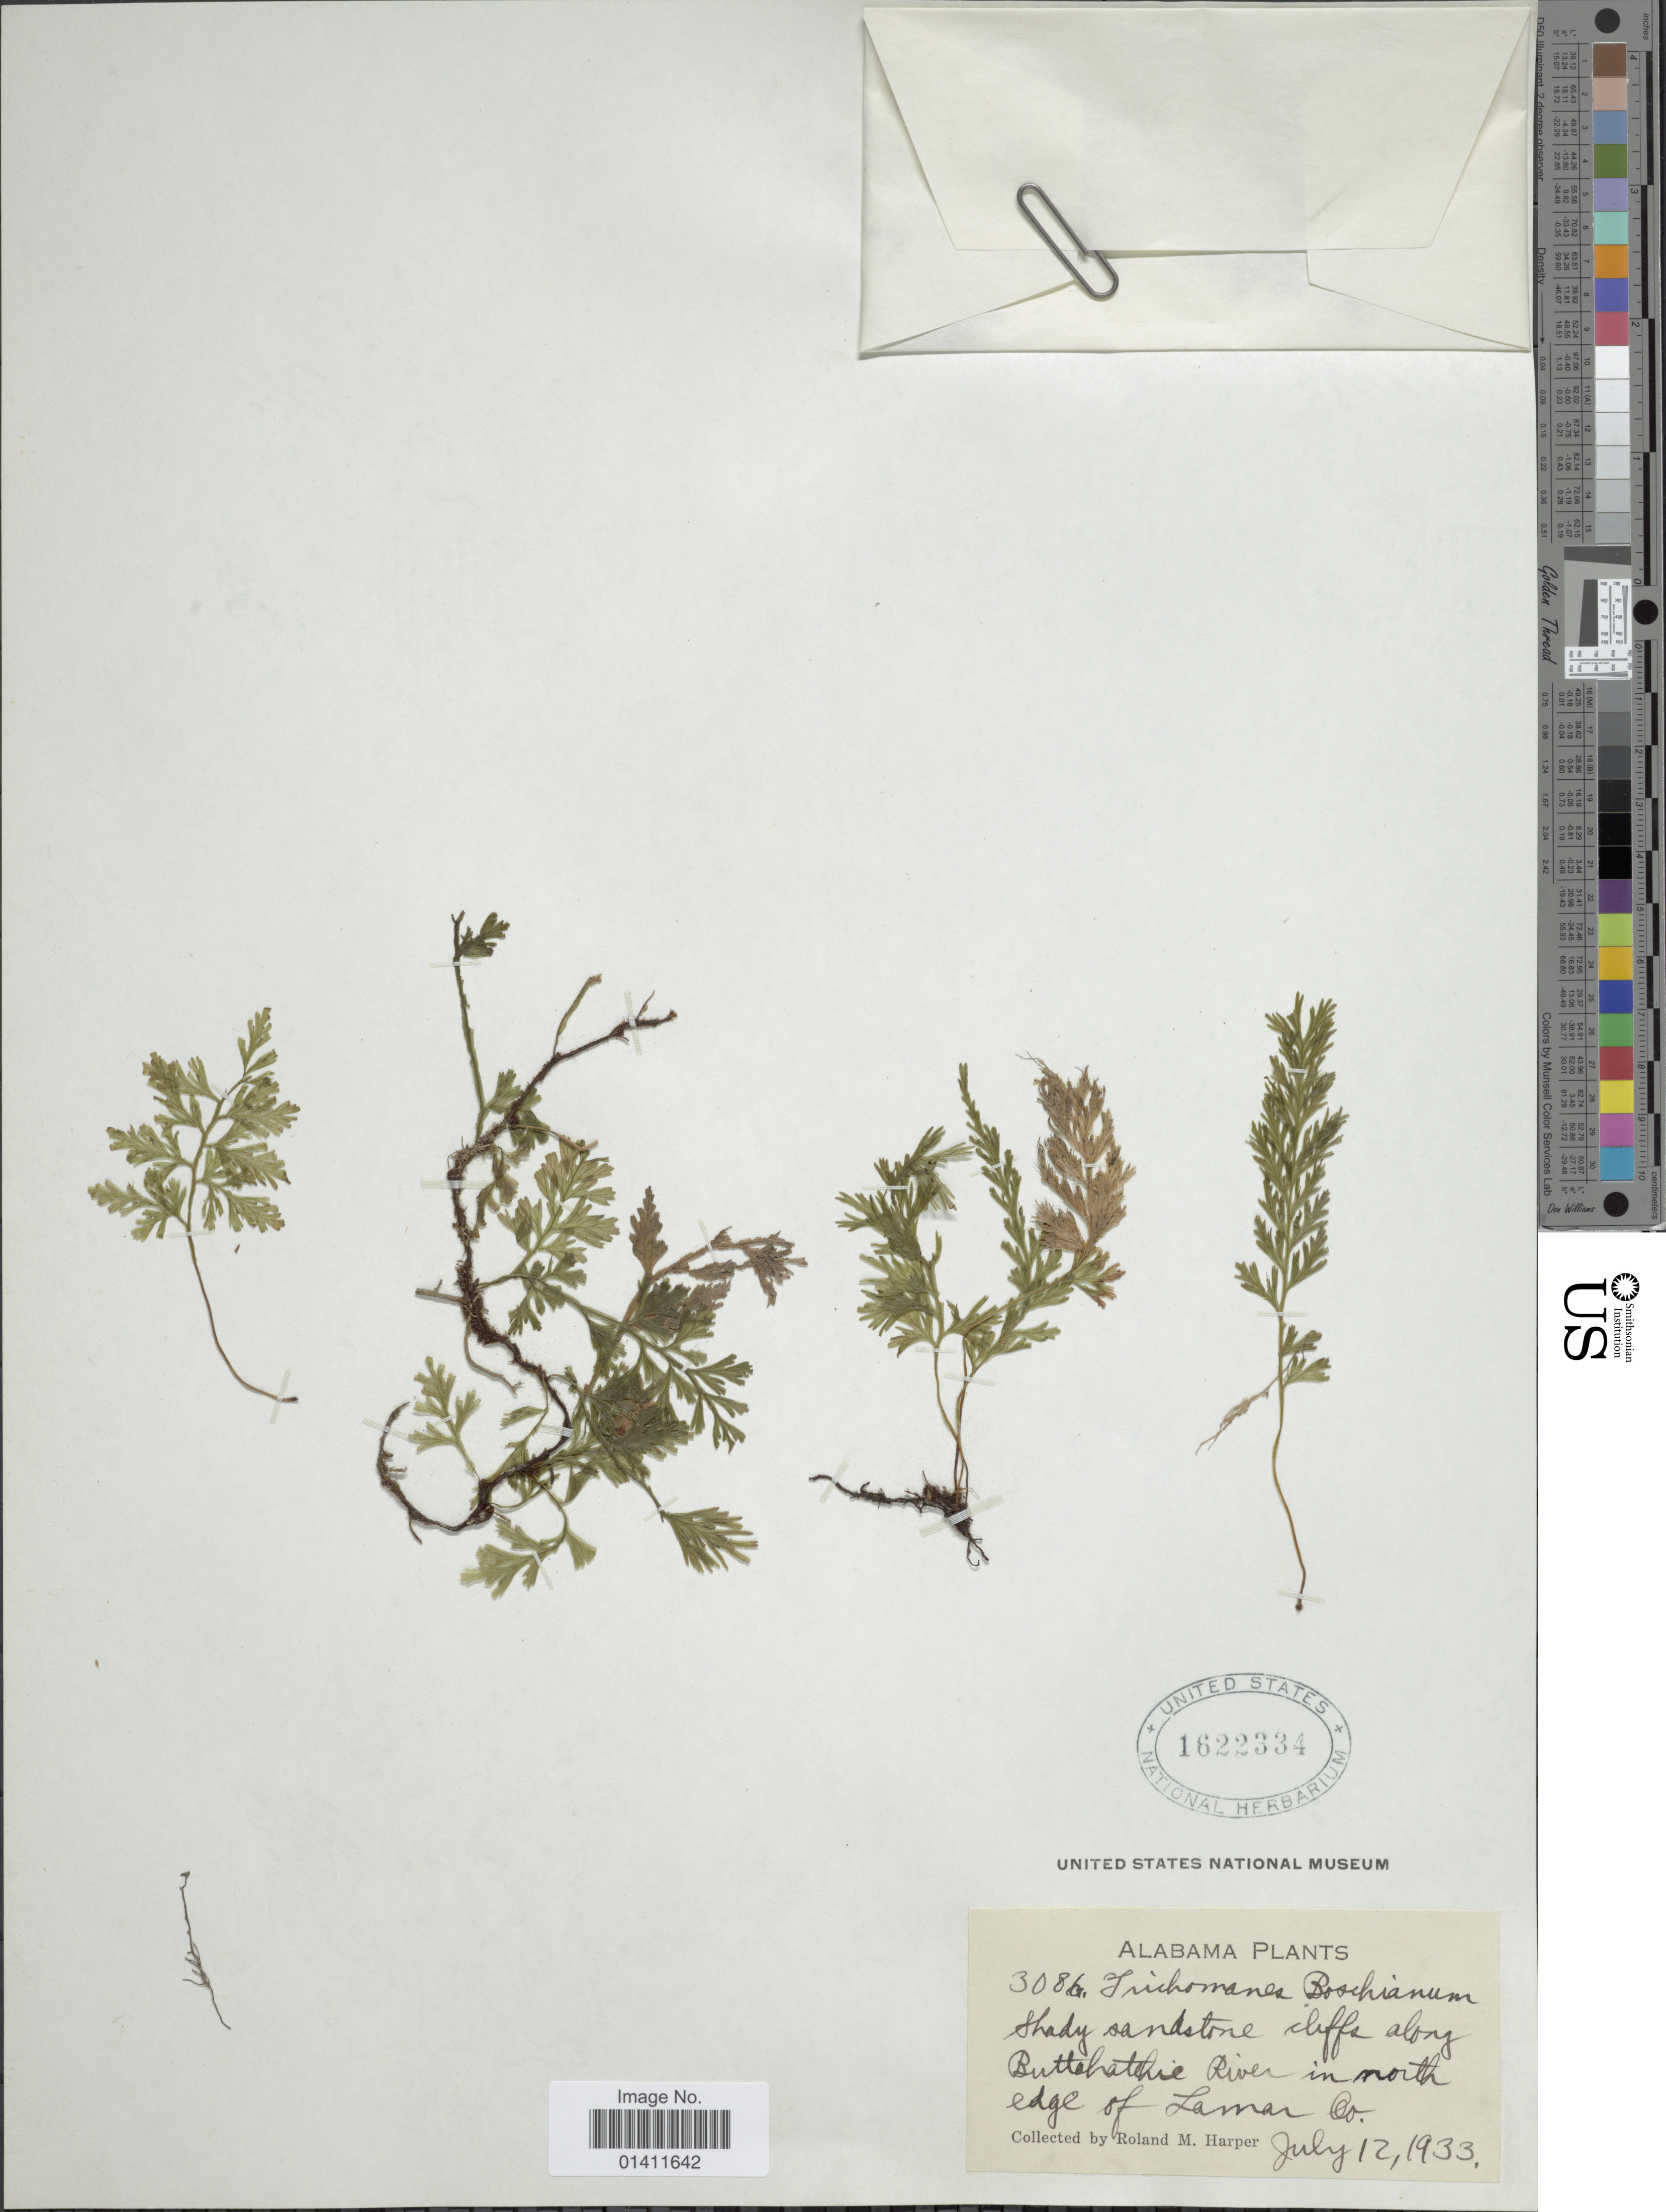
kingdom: Plantae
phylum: Tracheophyta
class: Polypodiopsida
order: Hymenophyllales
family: Hymenophyllaceae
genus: Vandenboschia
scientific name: Vandenboschia boschiana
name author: (J.W. Sturm ex Bosch) Ebihara & K. Iwats.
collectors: R. M. Harper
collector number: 3086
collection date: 1933-07-12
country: United States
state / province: Alabama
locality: Buttahatchie [Buttahatchee] River in north edge of Lamar C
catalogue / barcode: US 1622334